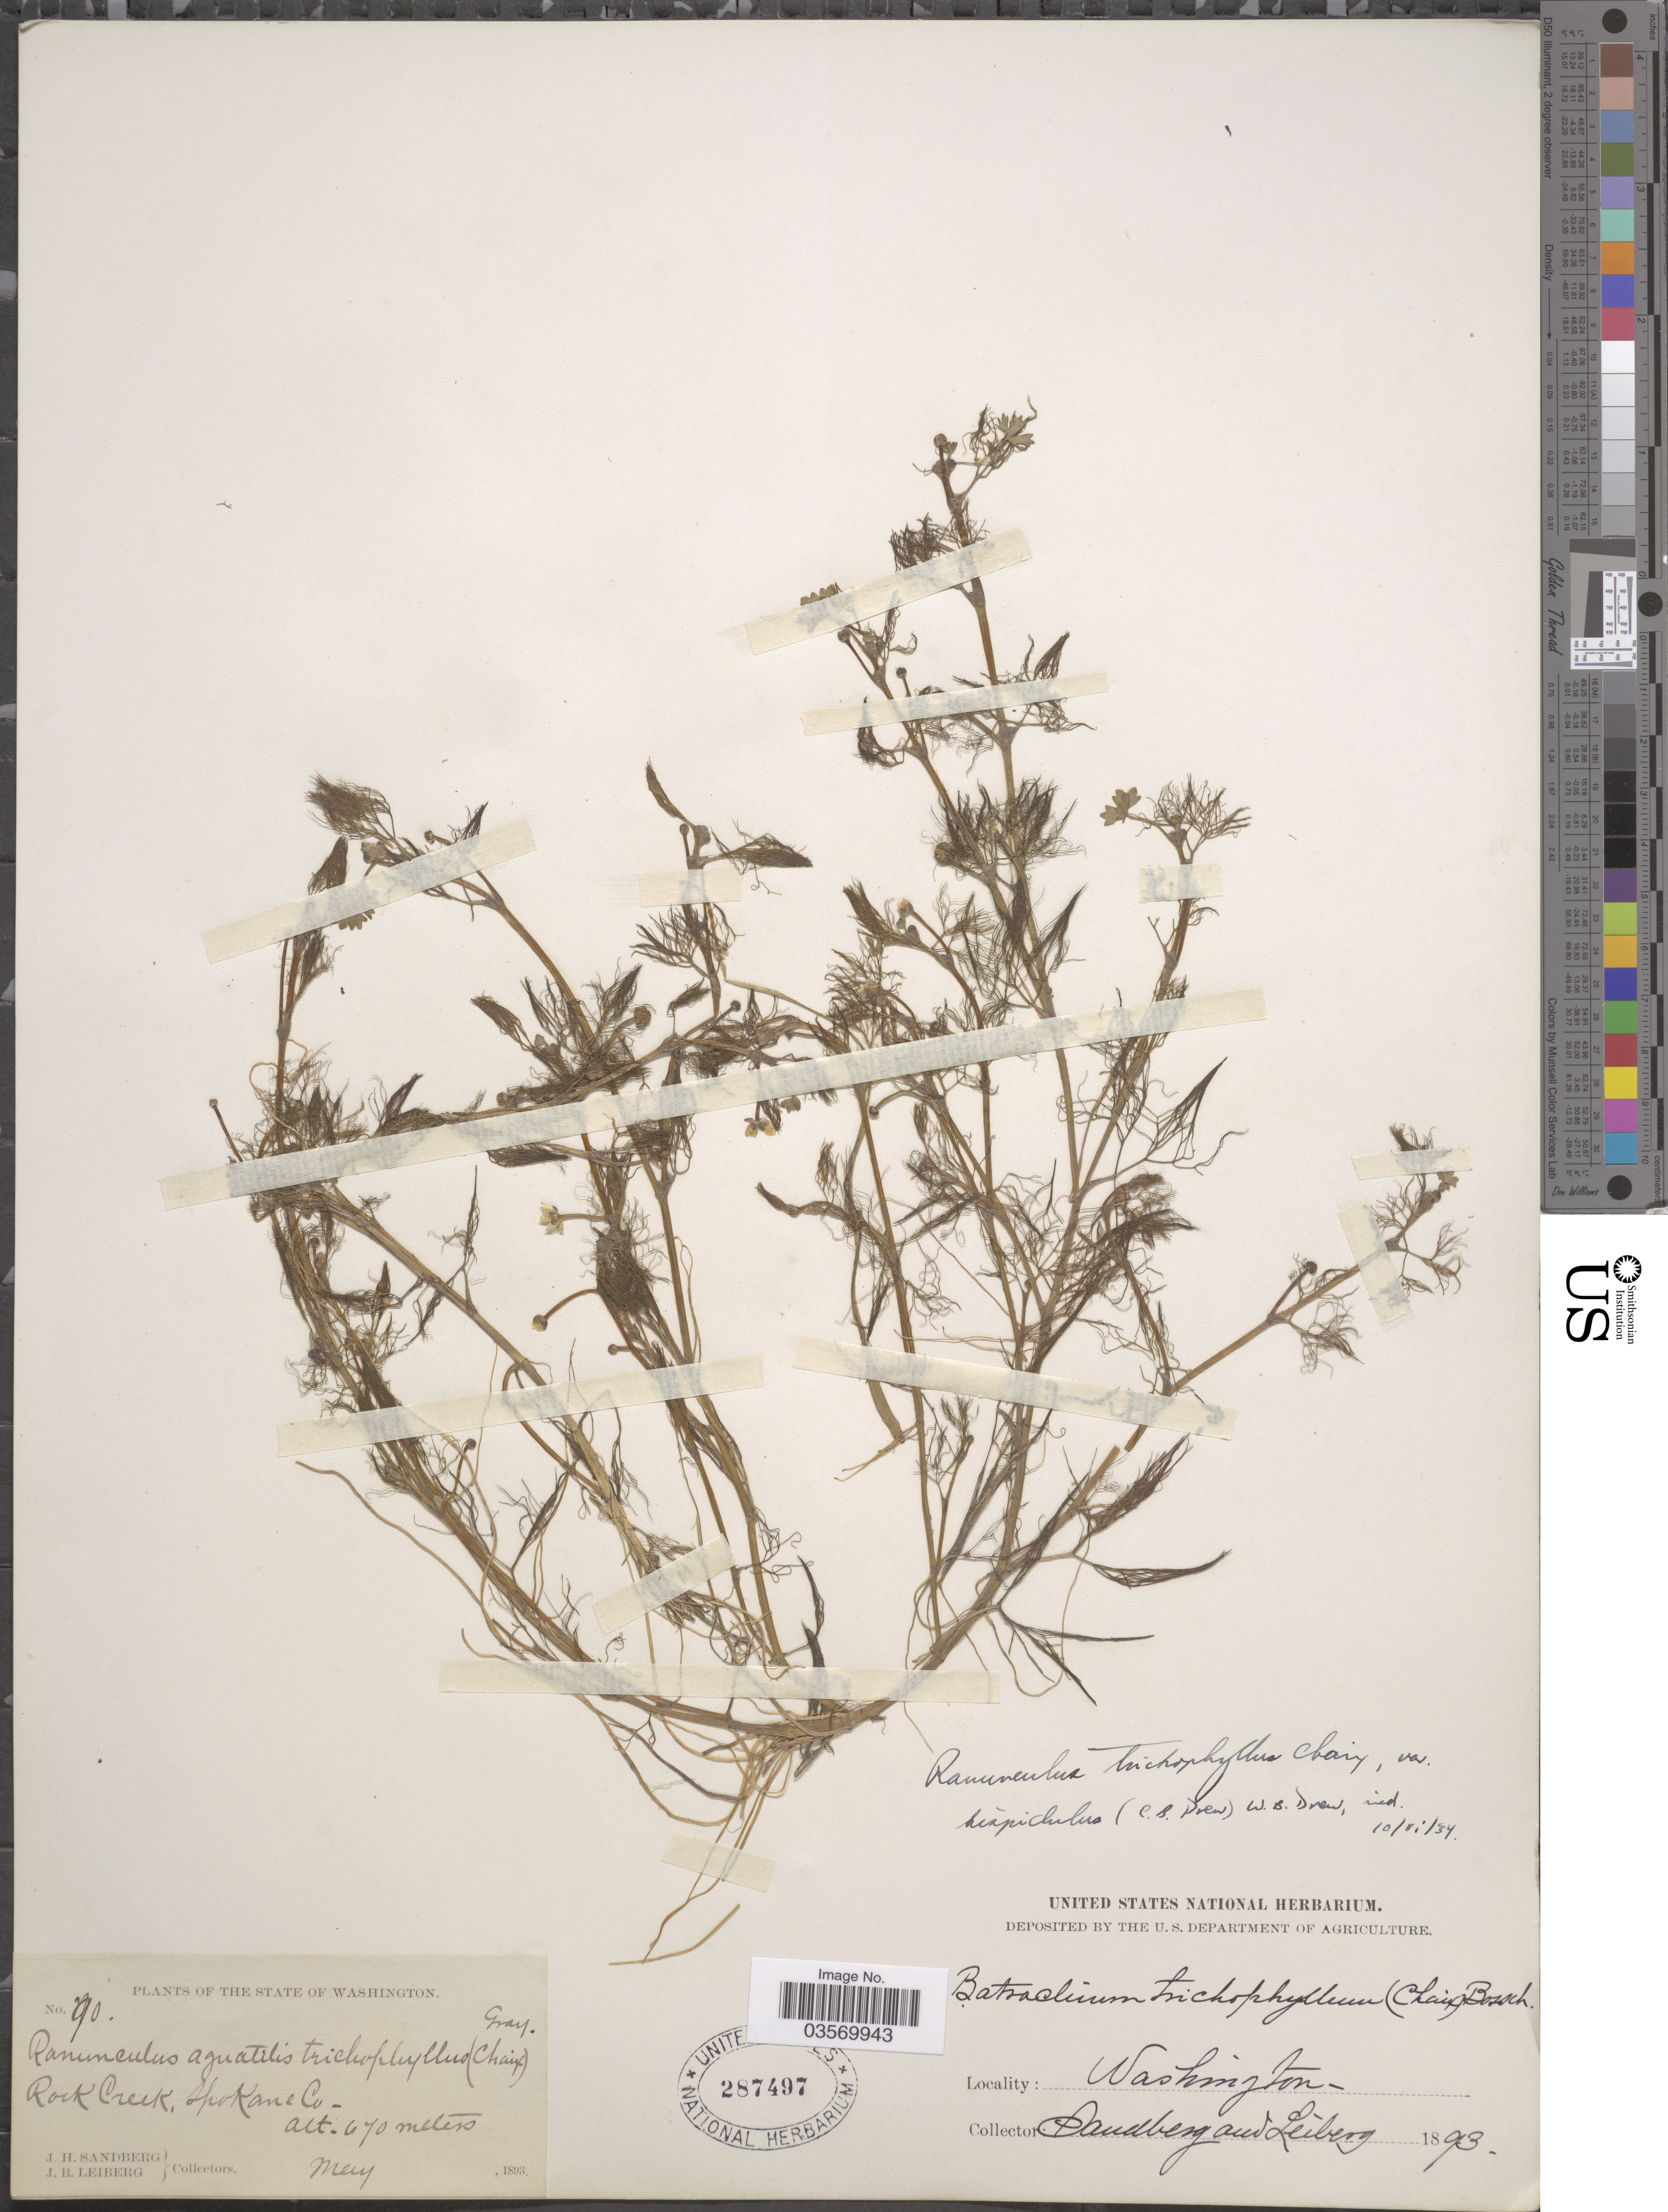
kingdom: Plantae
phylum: Tracheophyta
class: Magnoliopsida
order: Ranunculales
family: Ranunculaceae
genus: Ranunculus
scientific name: Ranunculus mongolicus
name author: (Krylov) Serg.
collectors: J. H. Sandberg & J. B. Leiberg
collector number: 90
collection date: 1893-05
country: United States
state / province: Washington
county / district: Spokane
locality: Rock Creek, Spokane Co.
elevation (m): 670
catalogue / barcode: US 287497